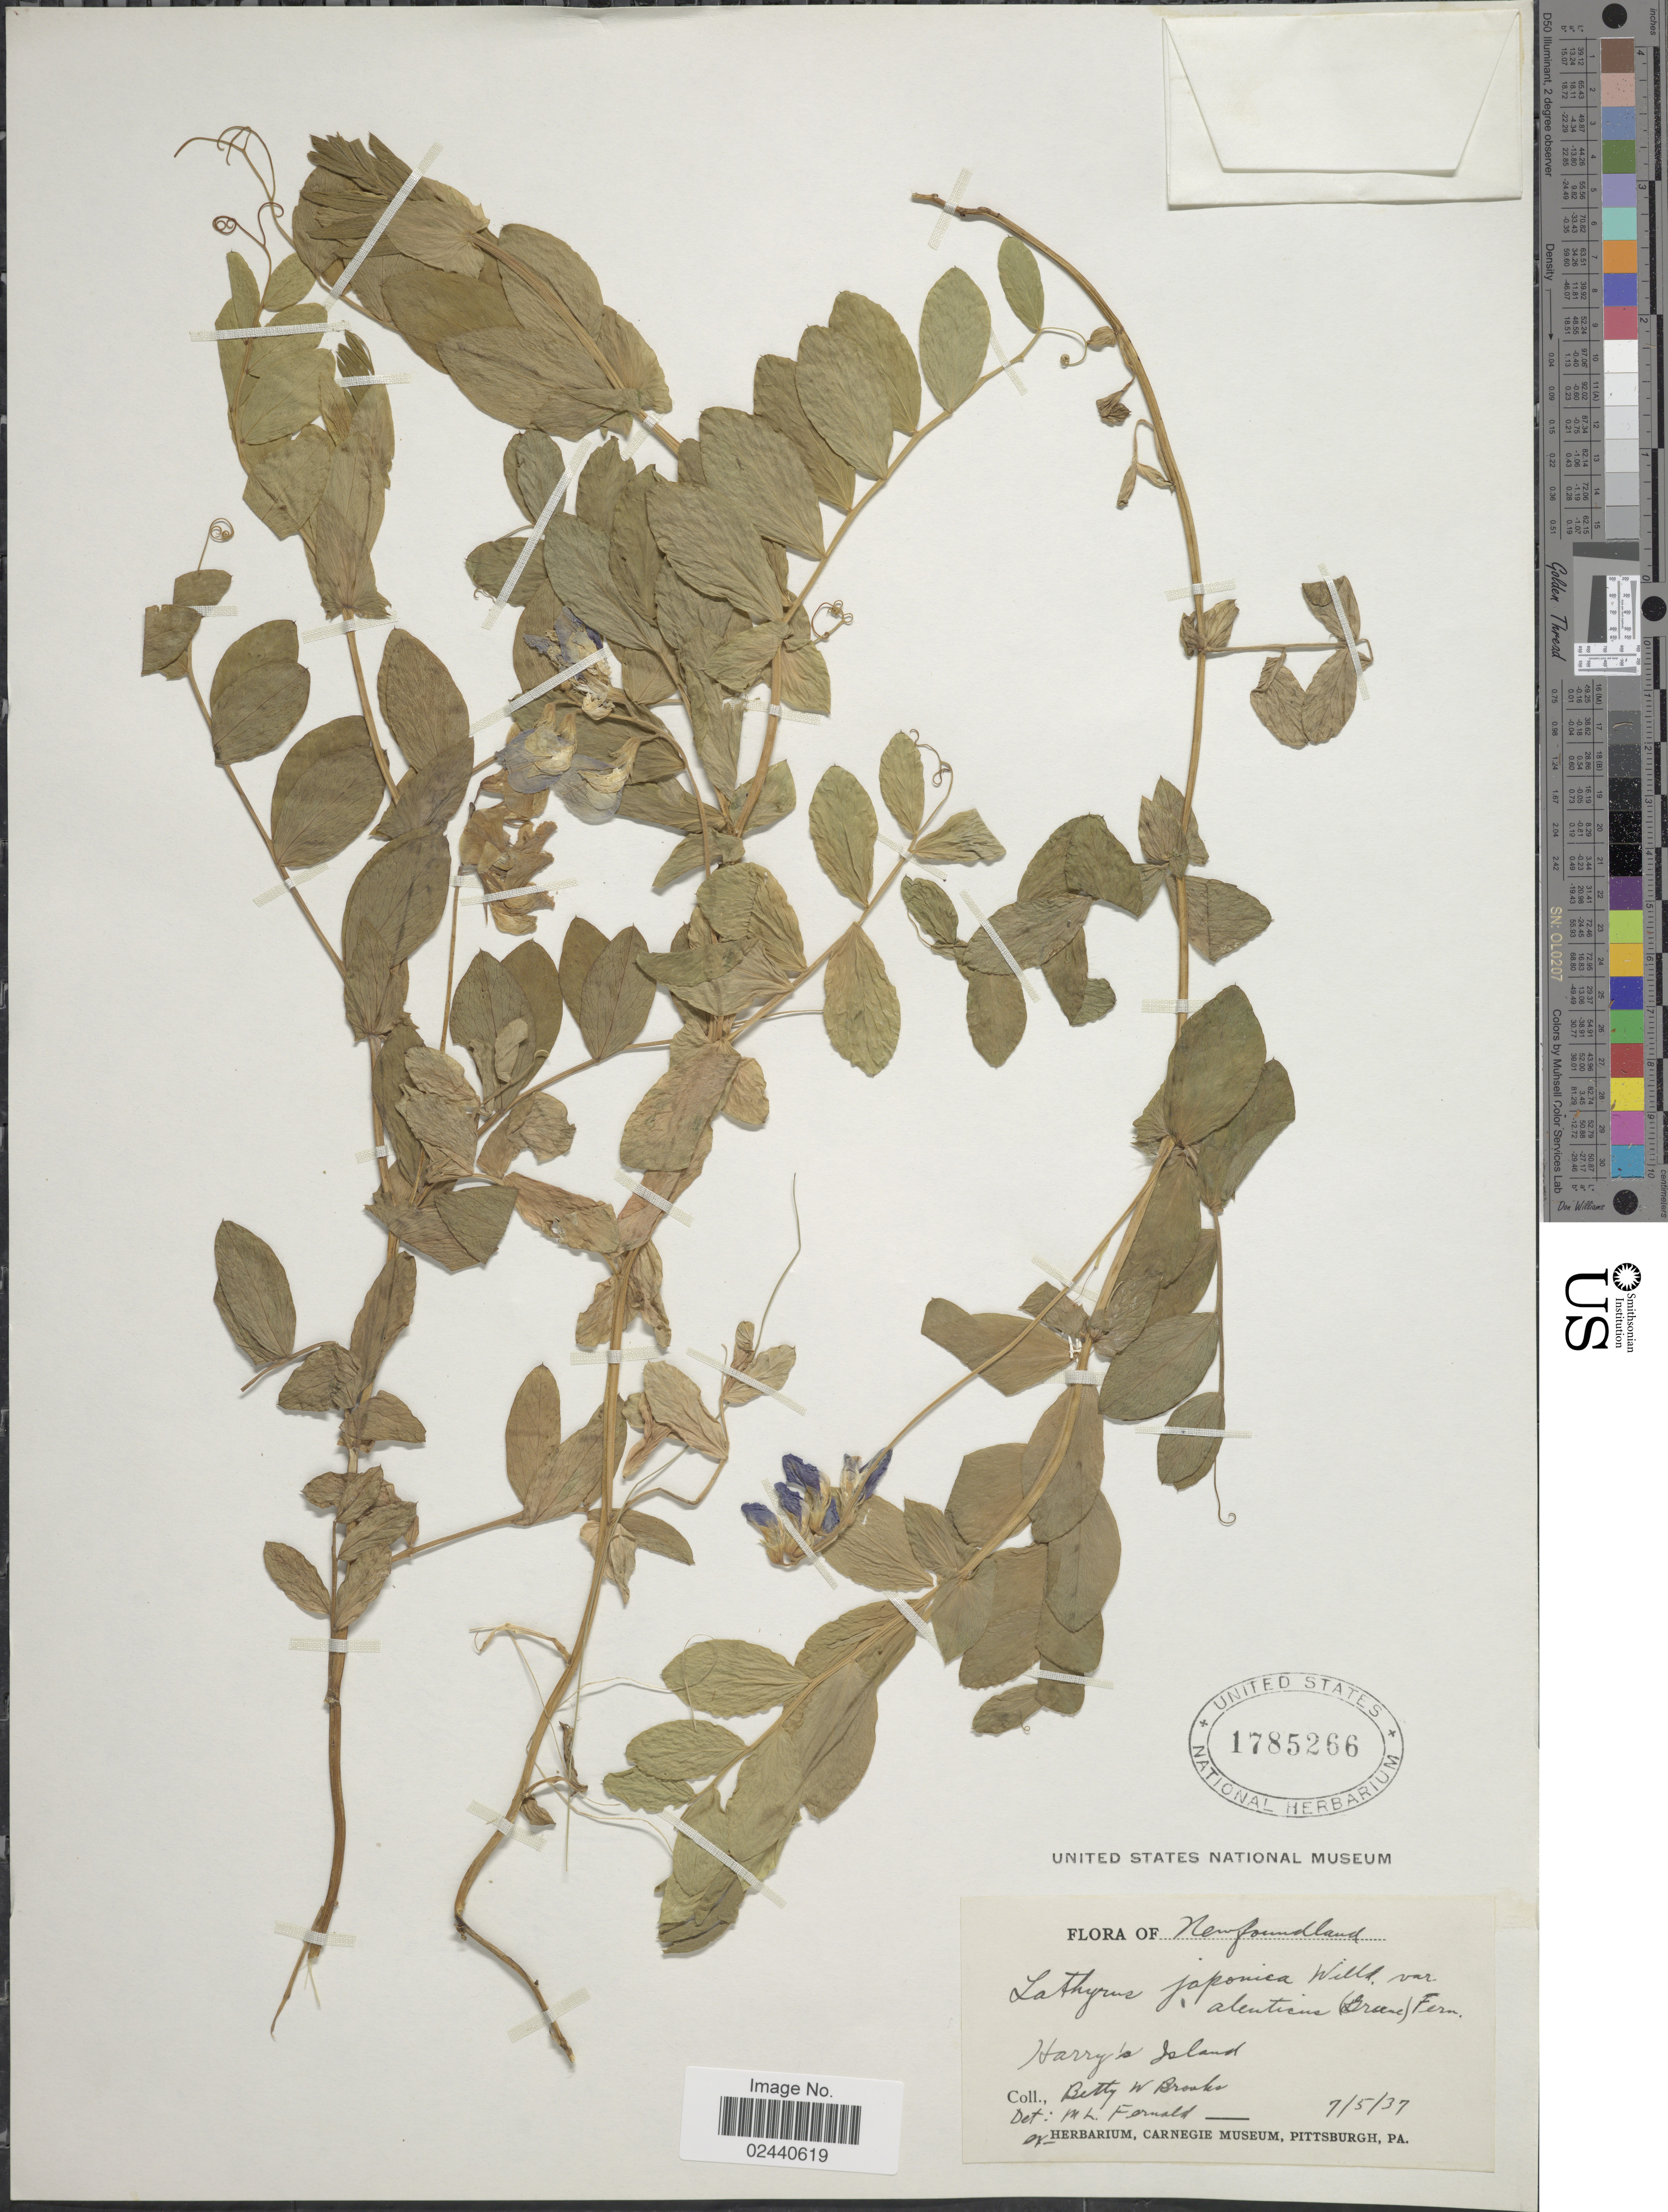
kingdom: Plantae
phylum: Tracheophyta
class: Magnoliopsida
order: Fabales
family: Fabaceae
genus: Lathyrus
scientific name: Lathyrus japonicus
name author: Willd.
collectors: B. Brooks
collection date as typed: Transcribed d/m/y: 7/5/37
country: Canada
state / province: Newfoundland and Labrador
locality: Harry's Island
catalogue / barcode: US 1785266